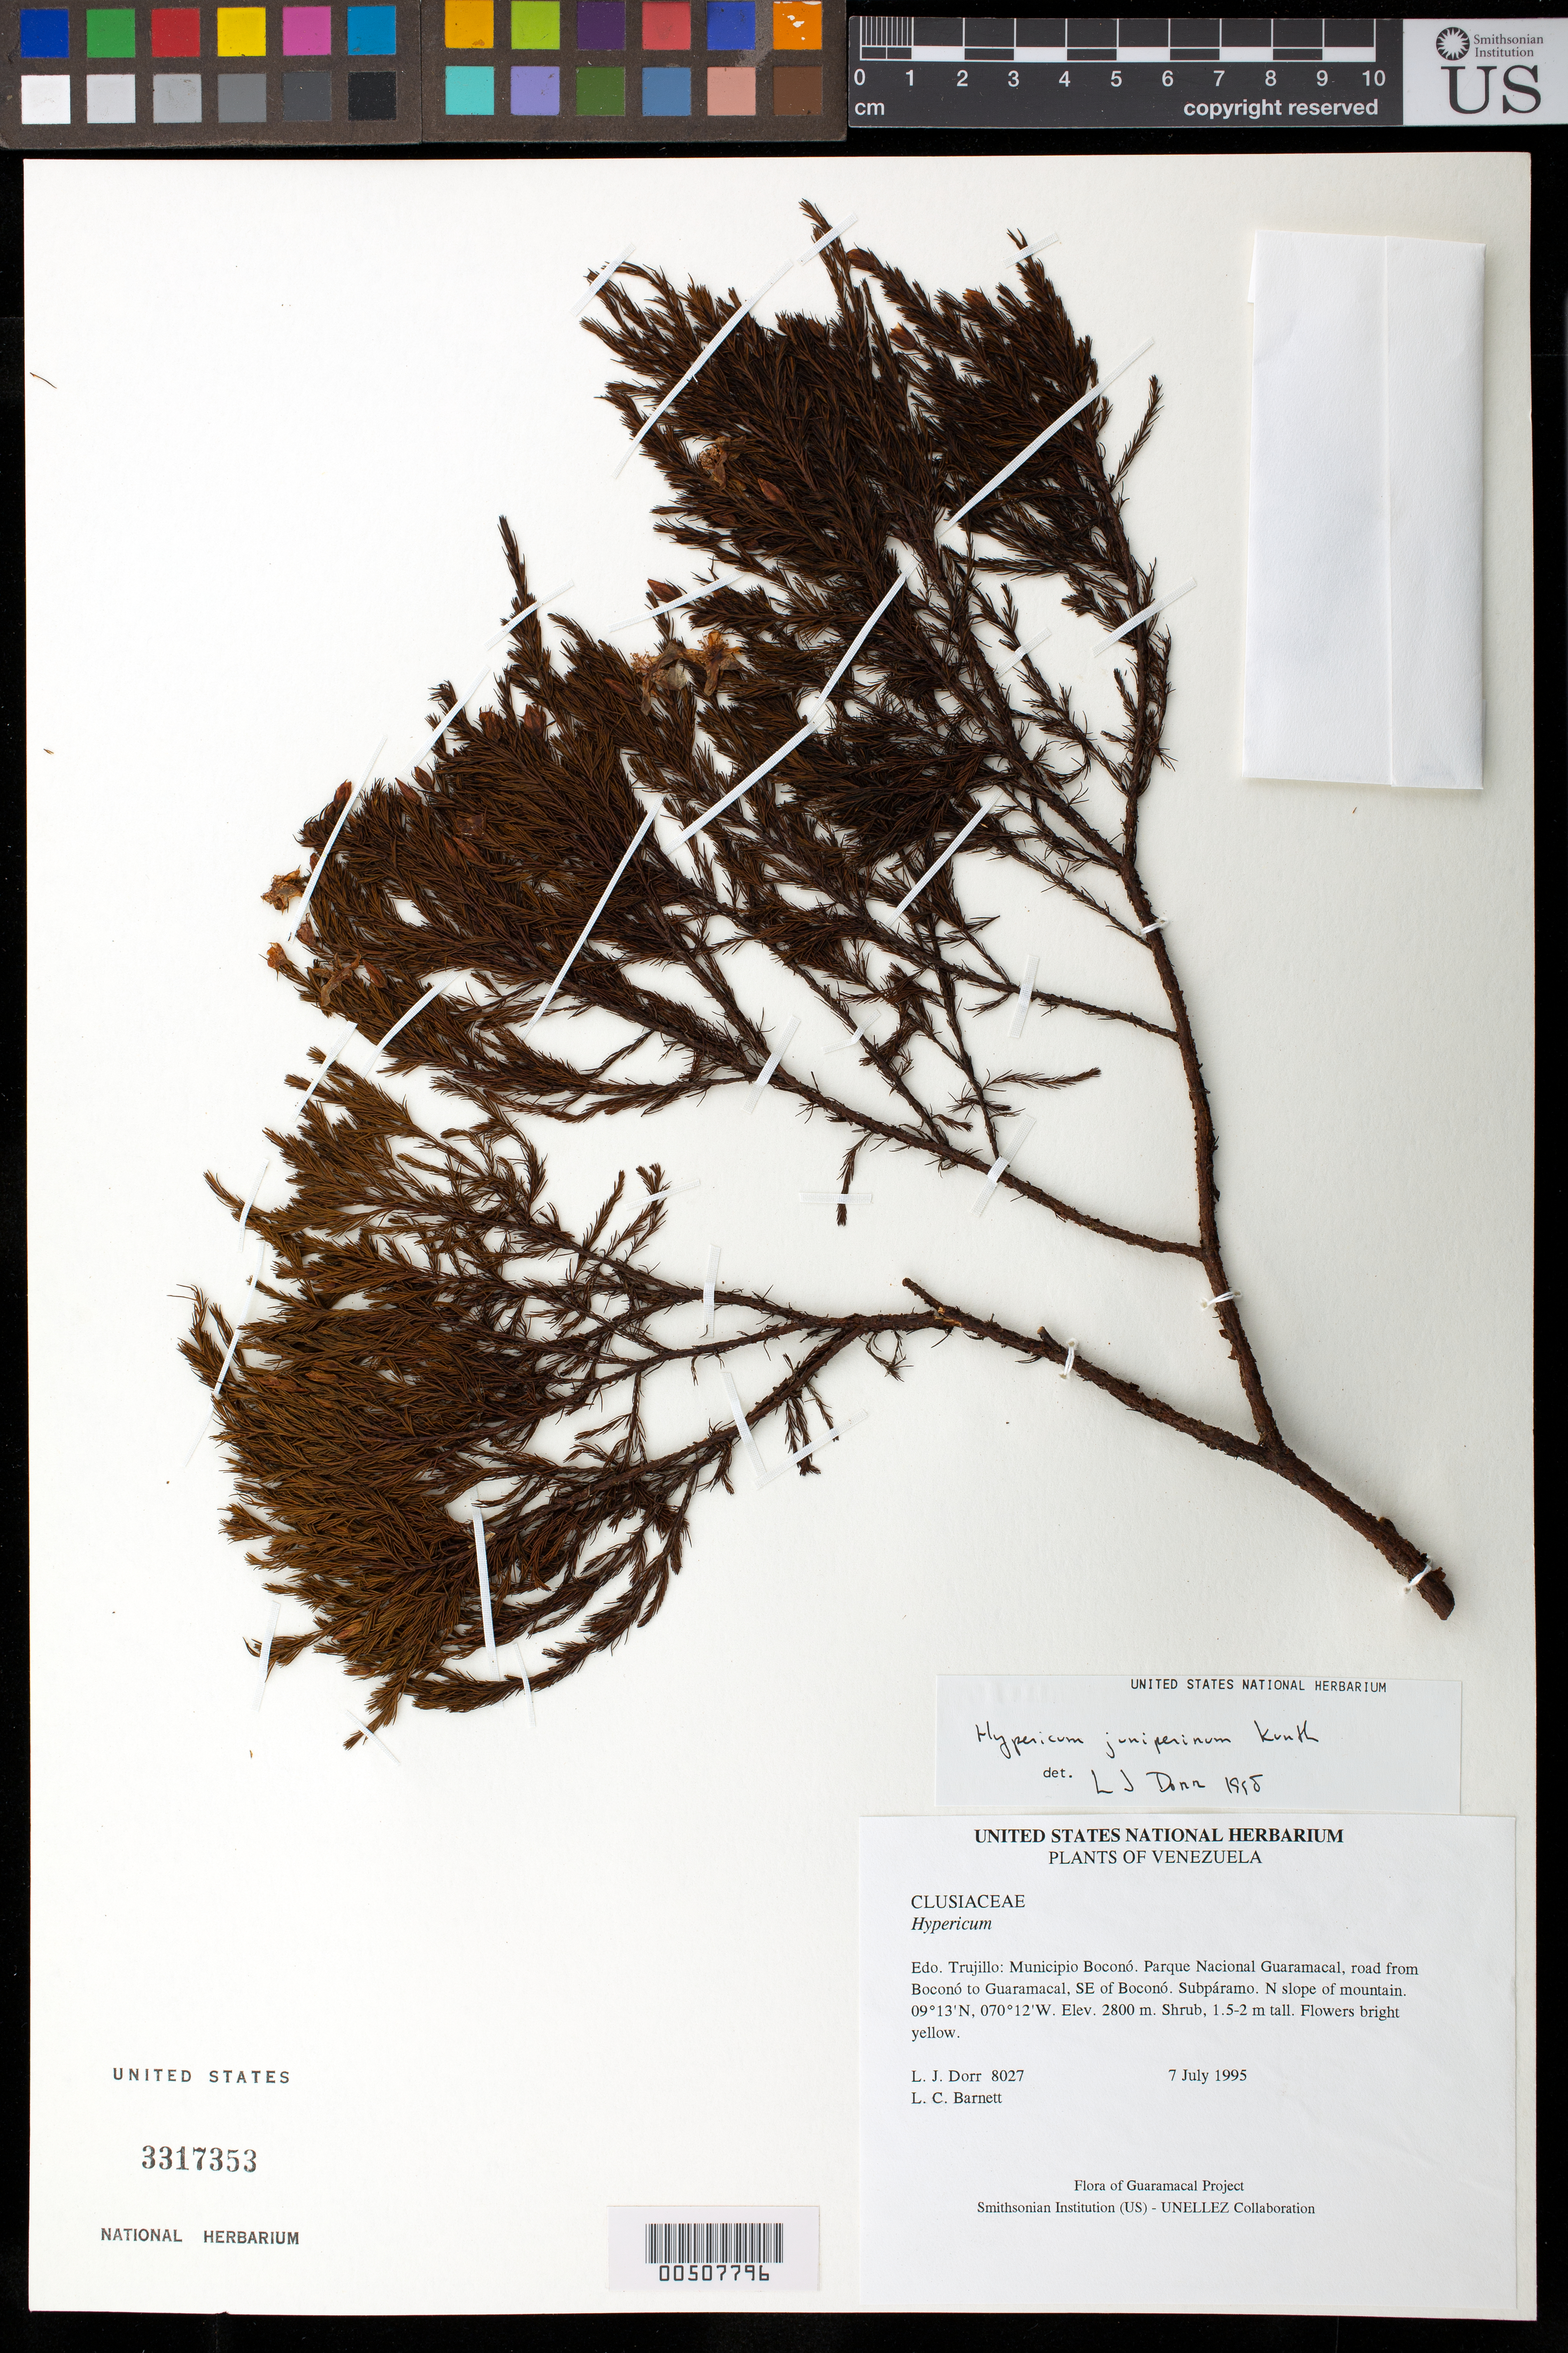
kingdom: Plantae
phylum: Tracheophyta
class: Magnoliopsida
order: Malpighiales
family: Hypericaceae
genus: Hypericum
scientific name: Hypericum juniperinum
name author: Kunth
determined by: Dorr, L. J., (BOT), Smithsonian Institution - National Museum of Natural History (UNITED STATES)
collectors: L. J. Dorr & L. C. Barnett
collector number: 8027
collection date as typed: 07 Jul 1995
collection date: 1995-07-07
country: Venezuela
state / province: Trujillo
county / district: Boconó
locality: Parque Nacional Guaramacal, road from Boconó to Guaramacal, SE of Boconó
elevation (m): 2800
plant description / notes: A, NY, PORT, US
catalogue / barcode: US 3317353